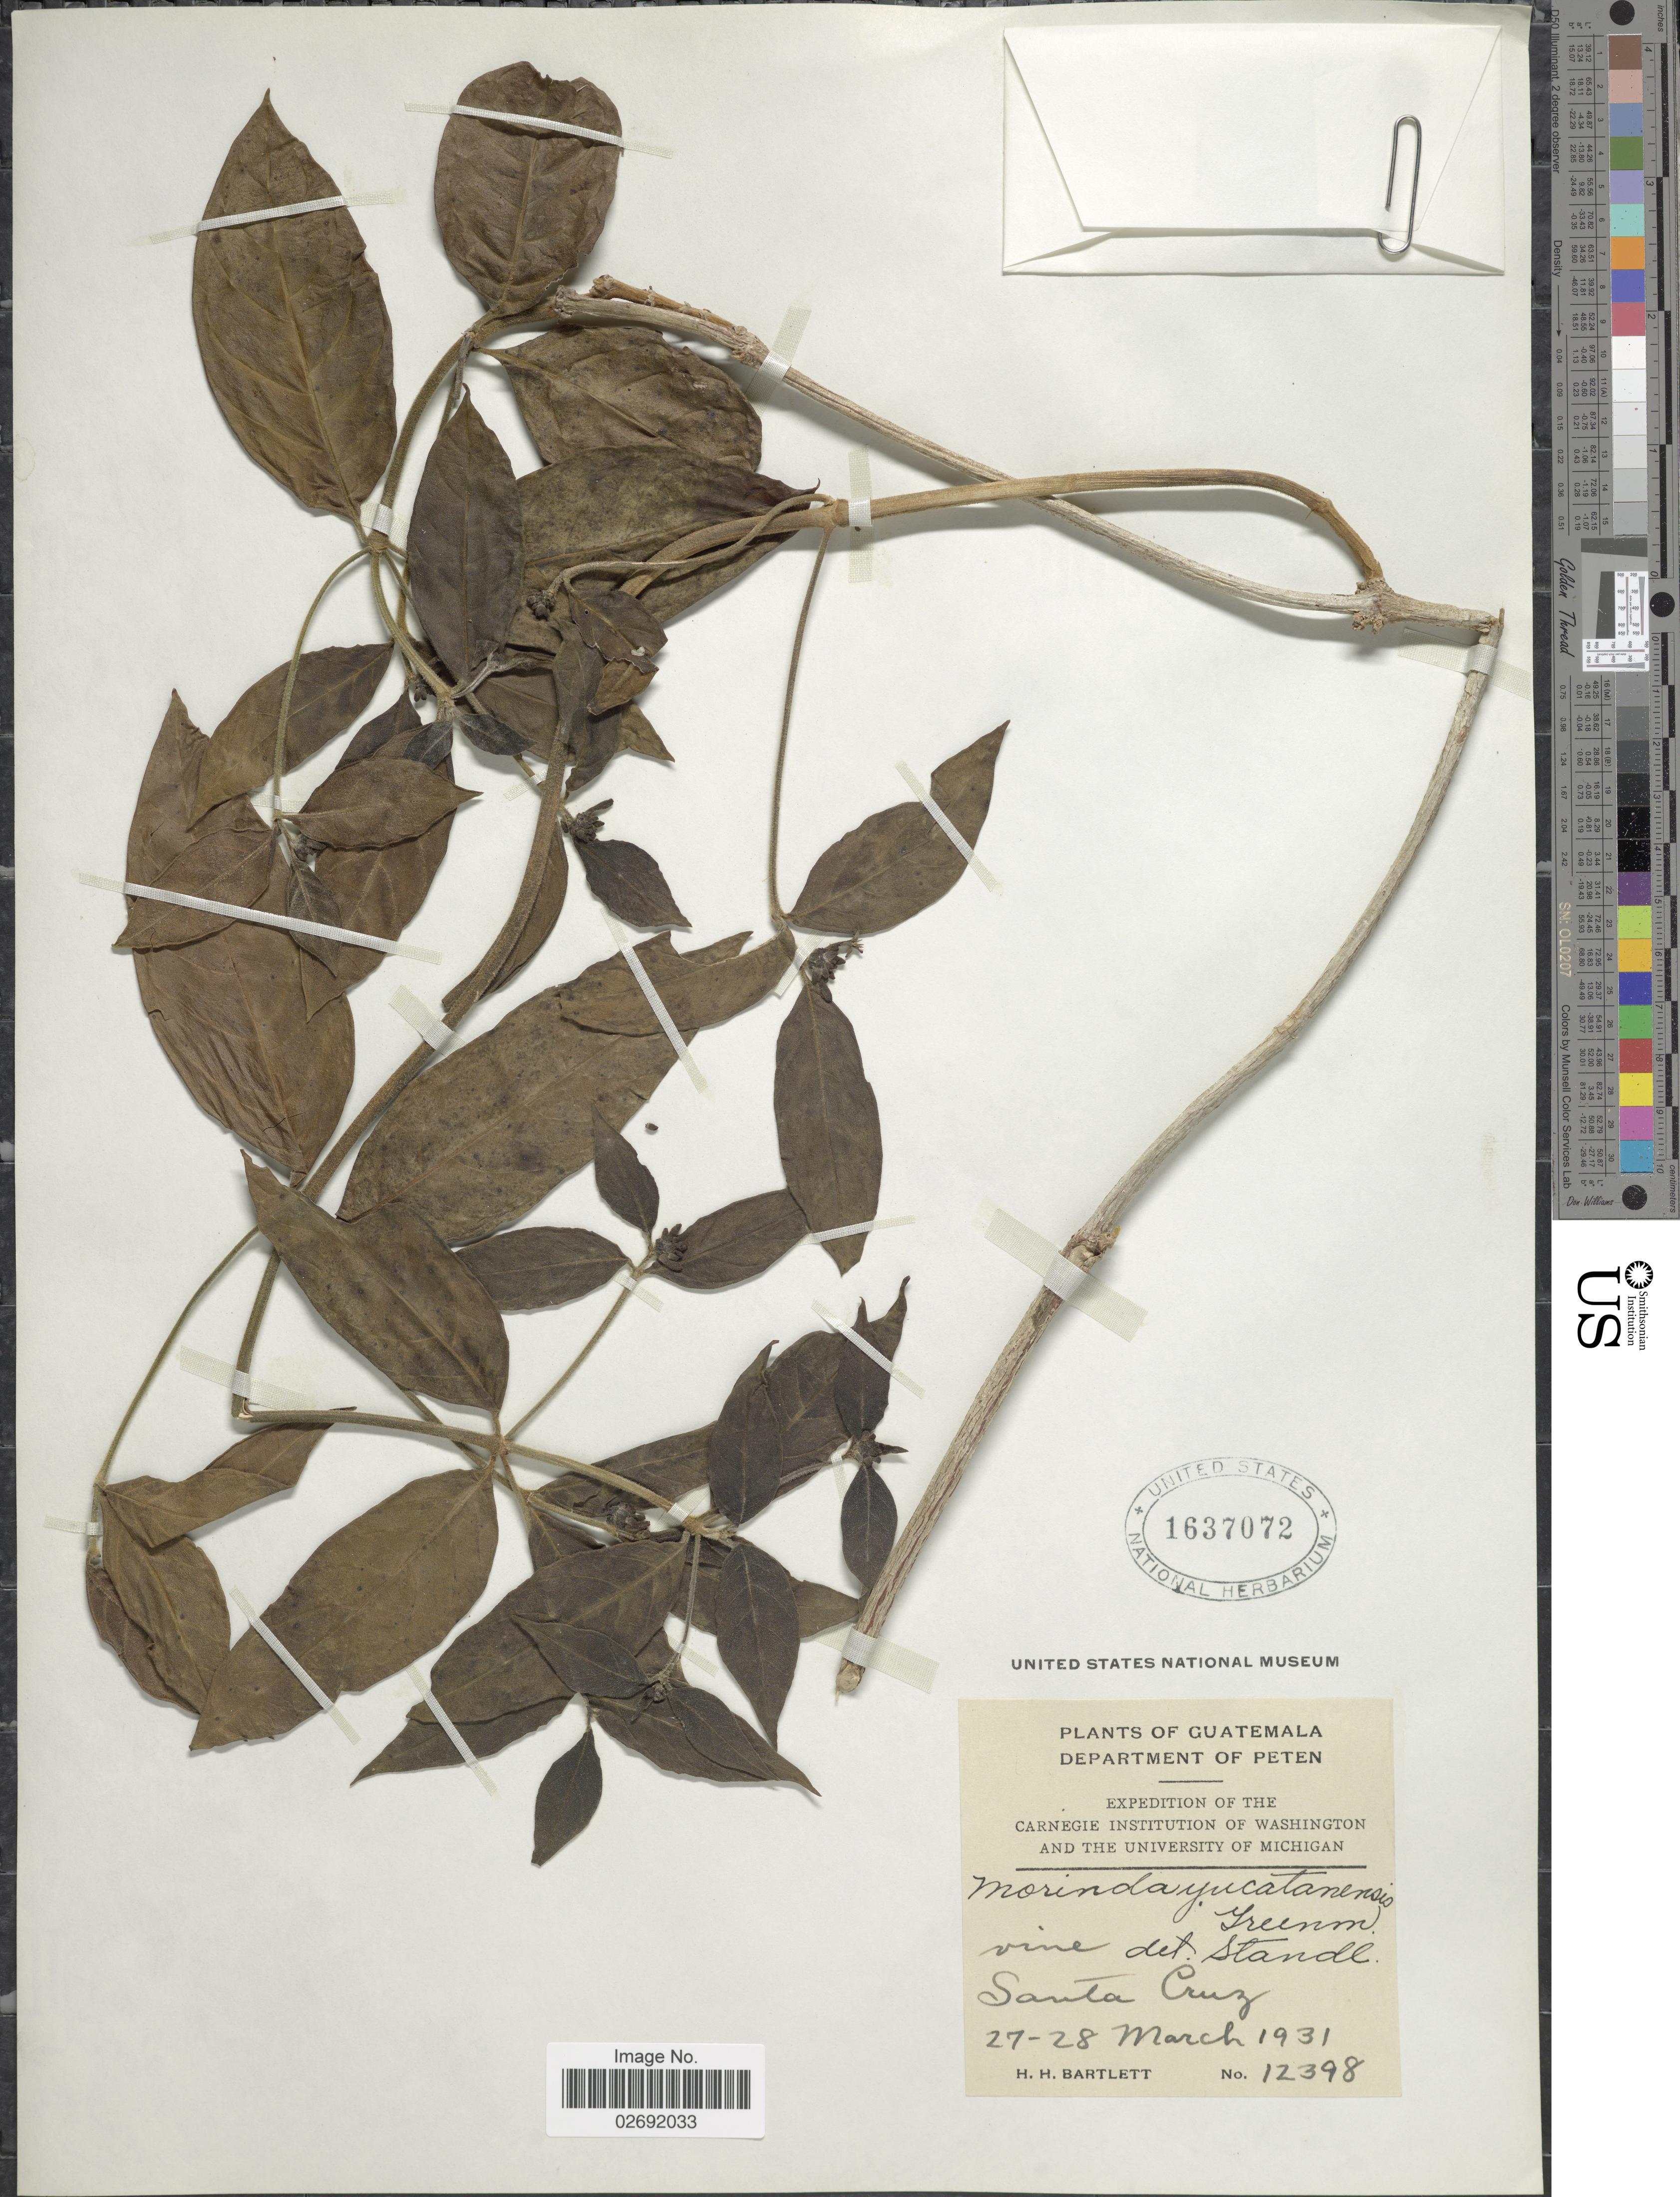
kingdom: Plantae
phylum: Tracheophyta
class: Magnoliopsida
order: Gentianales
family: Rubiaceae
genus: Morinda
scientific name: Morinda yucatanensis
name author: Greenm.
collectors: H. H. Bartlett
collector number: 12398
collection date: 1931-03-27/1931-03-28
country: Guatemala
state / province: El Petén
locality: Department of Peten, Santa Cruz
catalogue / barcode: US 1637072